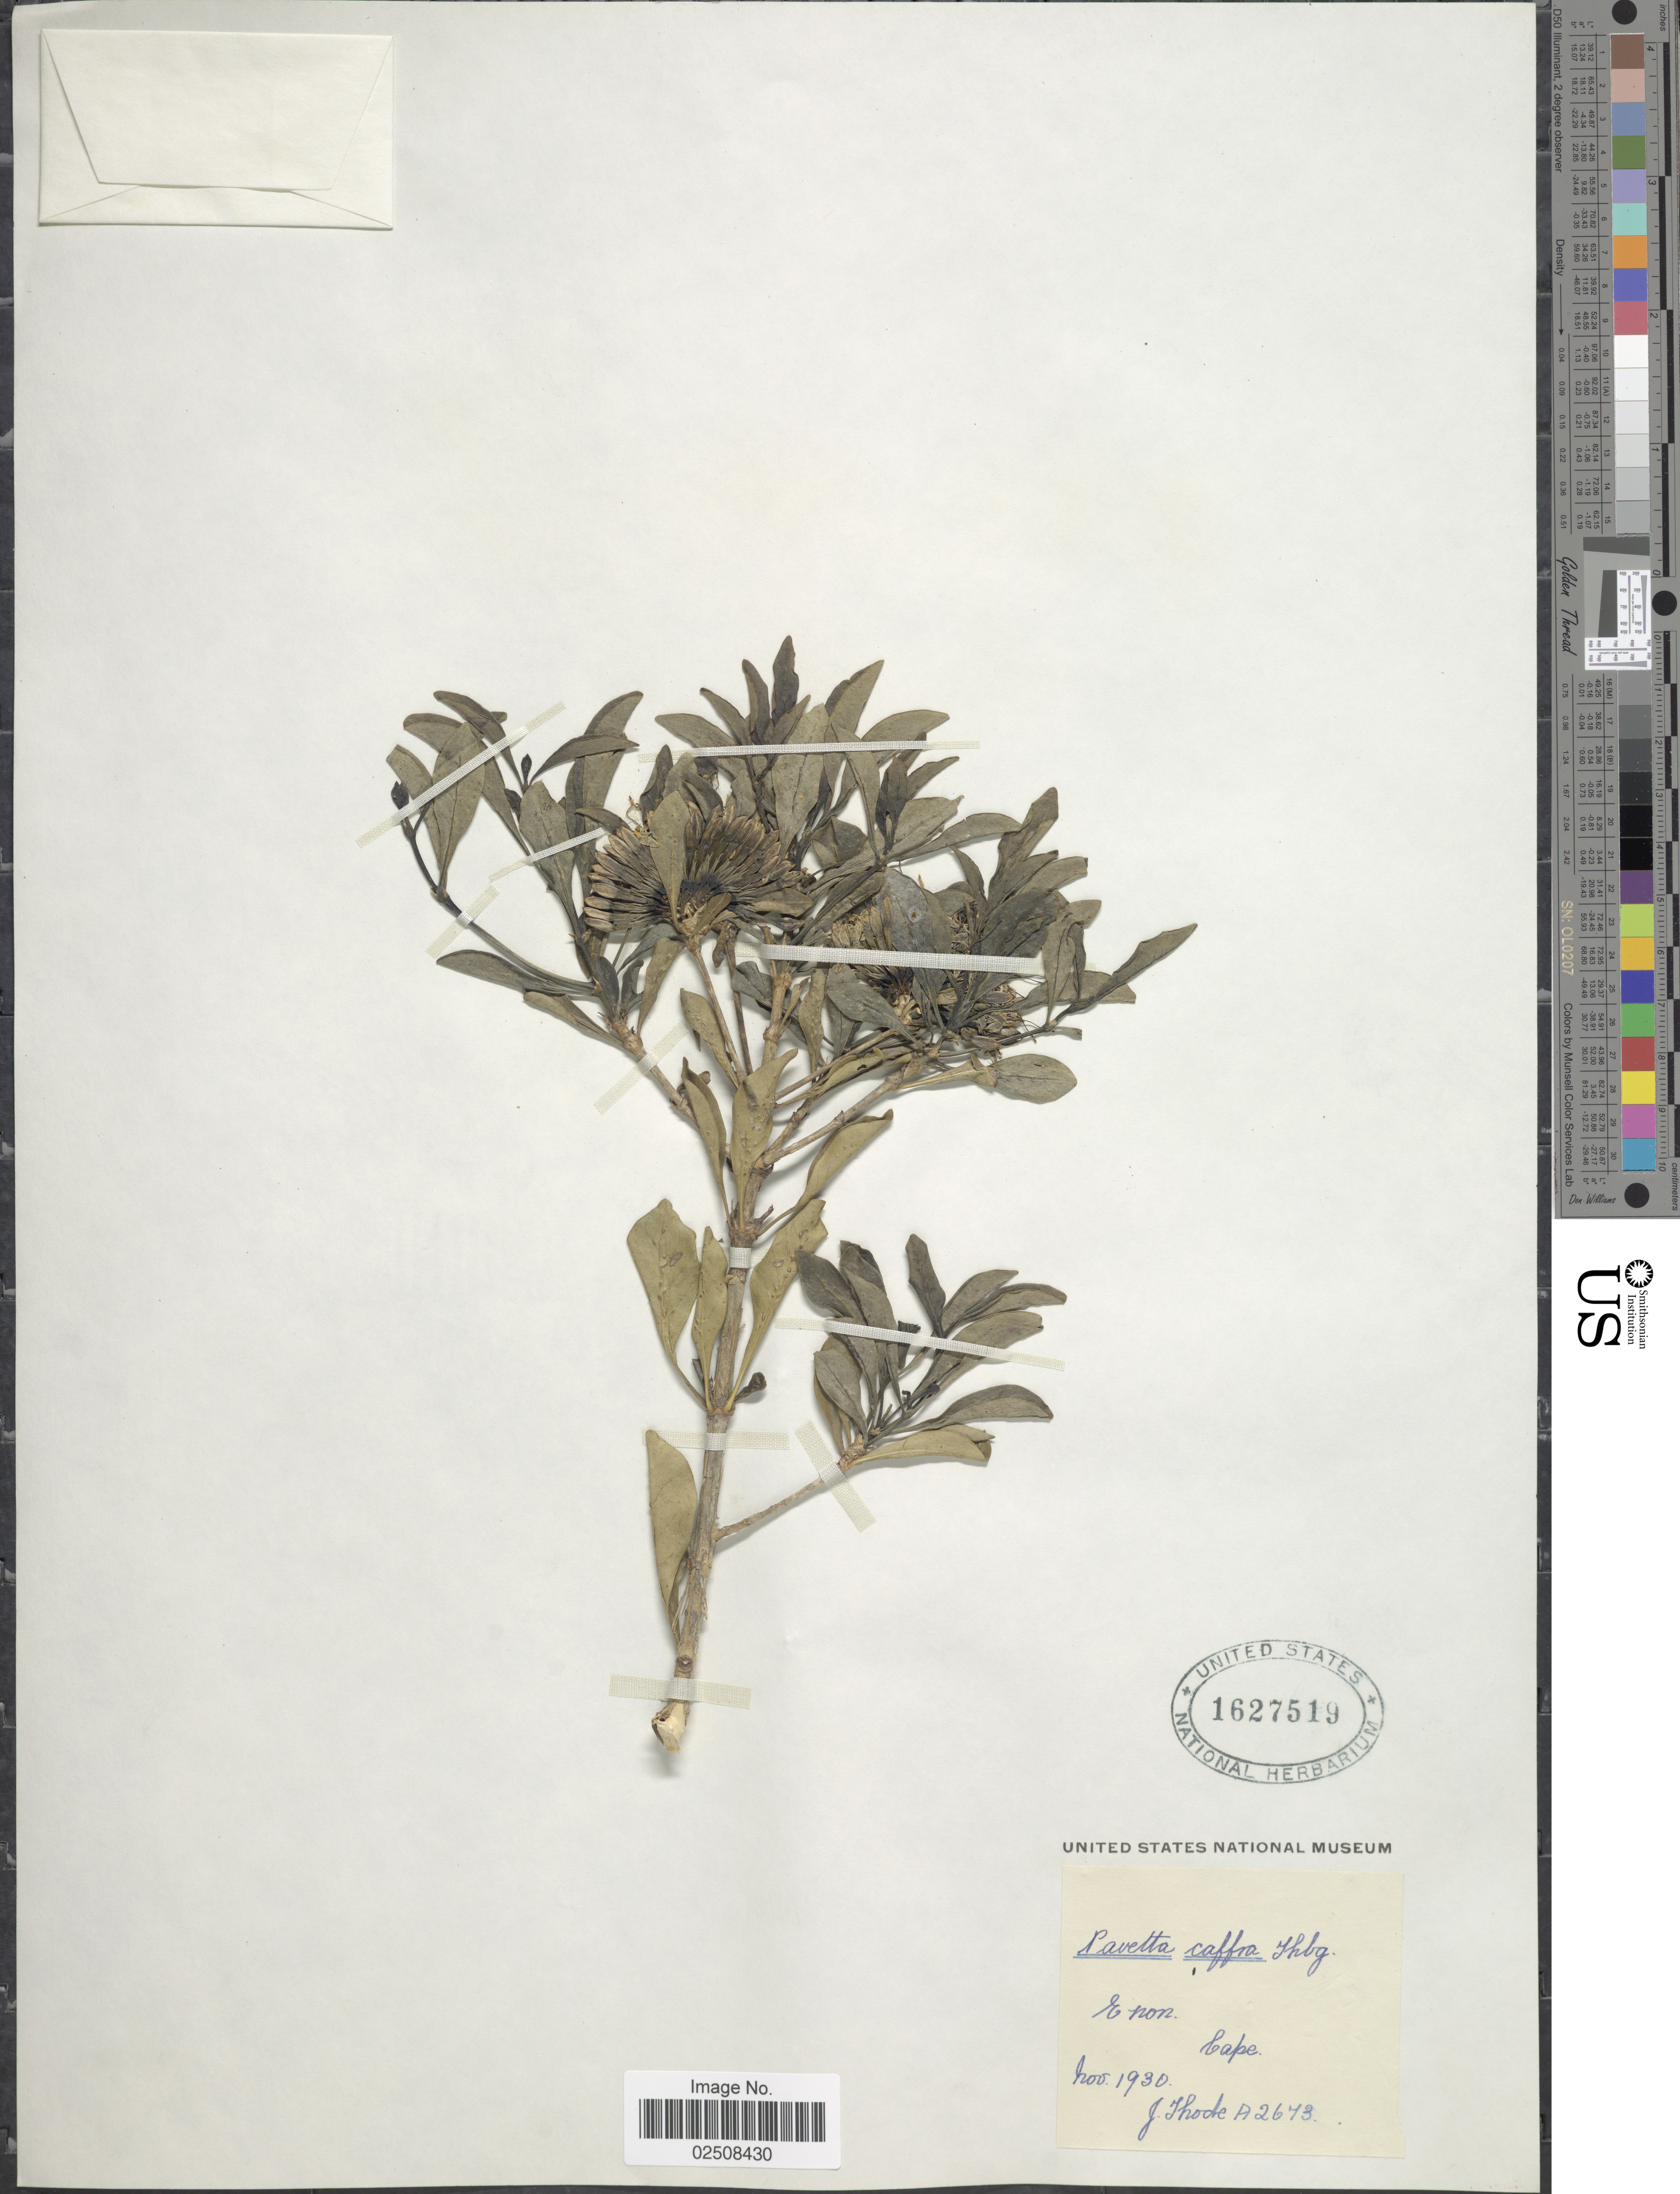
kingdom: Plantae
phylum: Tracheophyta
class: Magnoliopsida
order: Gentianales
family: Rubiaceae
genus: Pavetta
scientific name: Pavetta caffra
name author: L. f.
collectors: J. Thode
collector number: A2673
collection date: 1930-11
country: South Africa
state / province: Eastern Cape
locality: Enon, Cape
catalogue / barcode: US 1627519